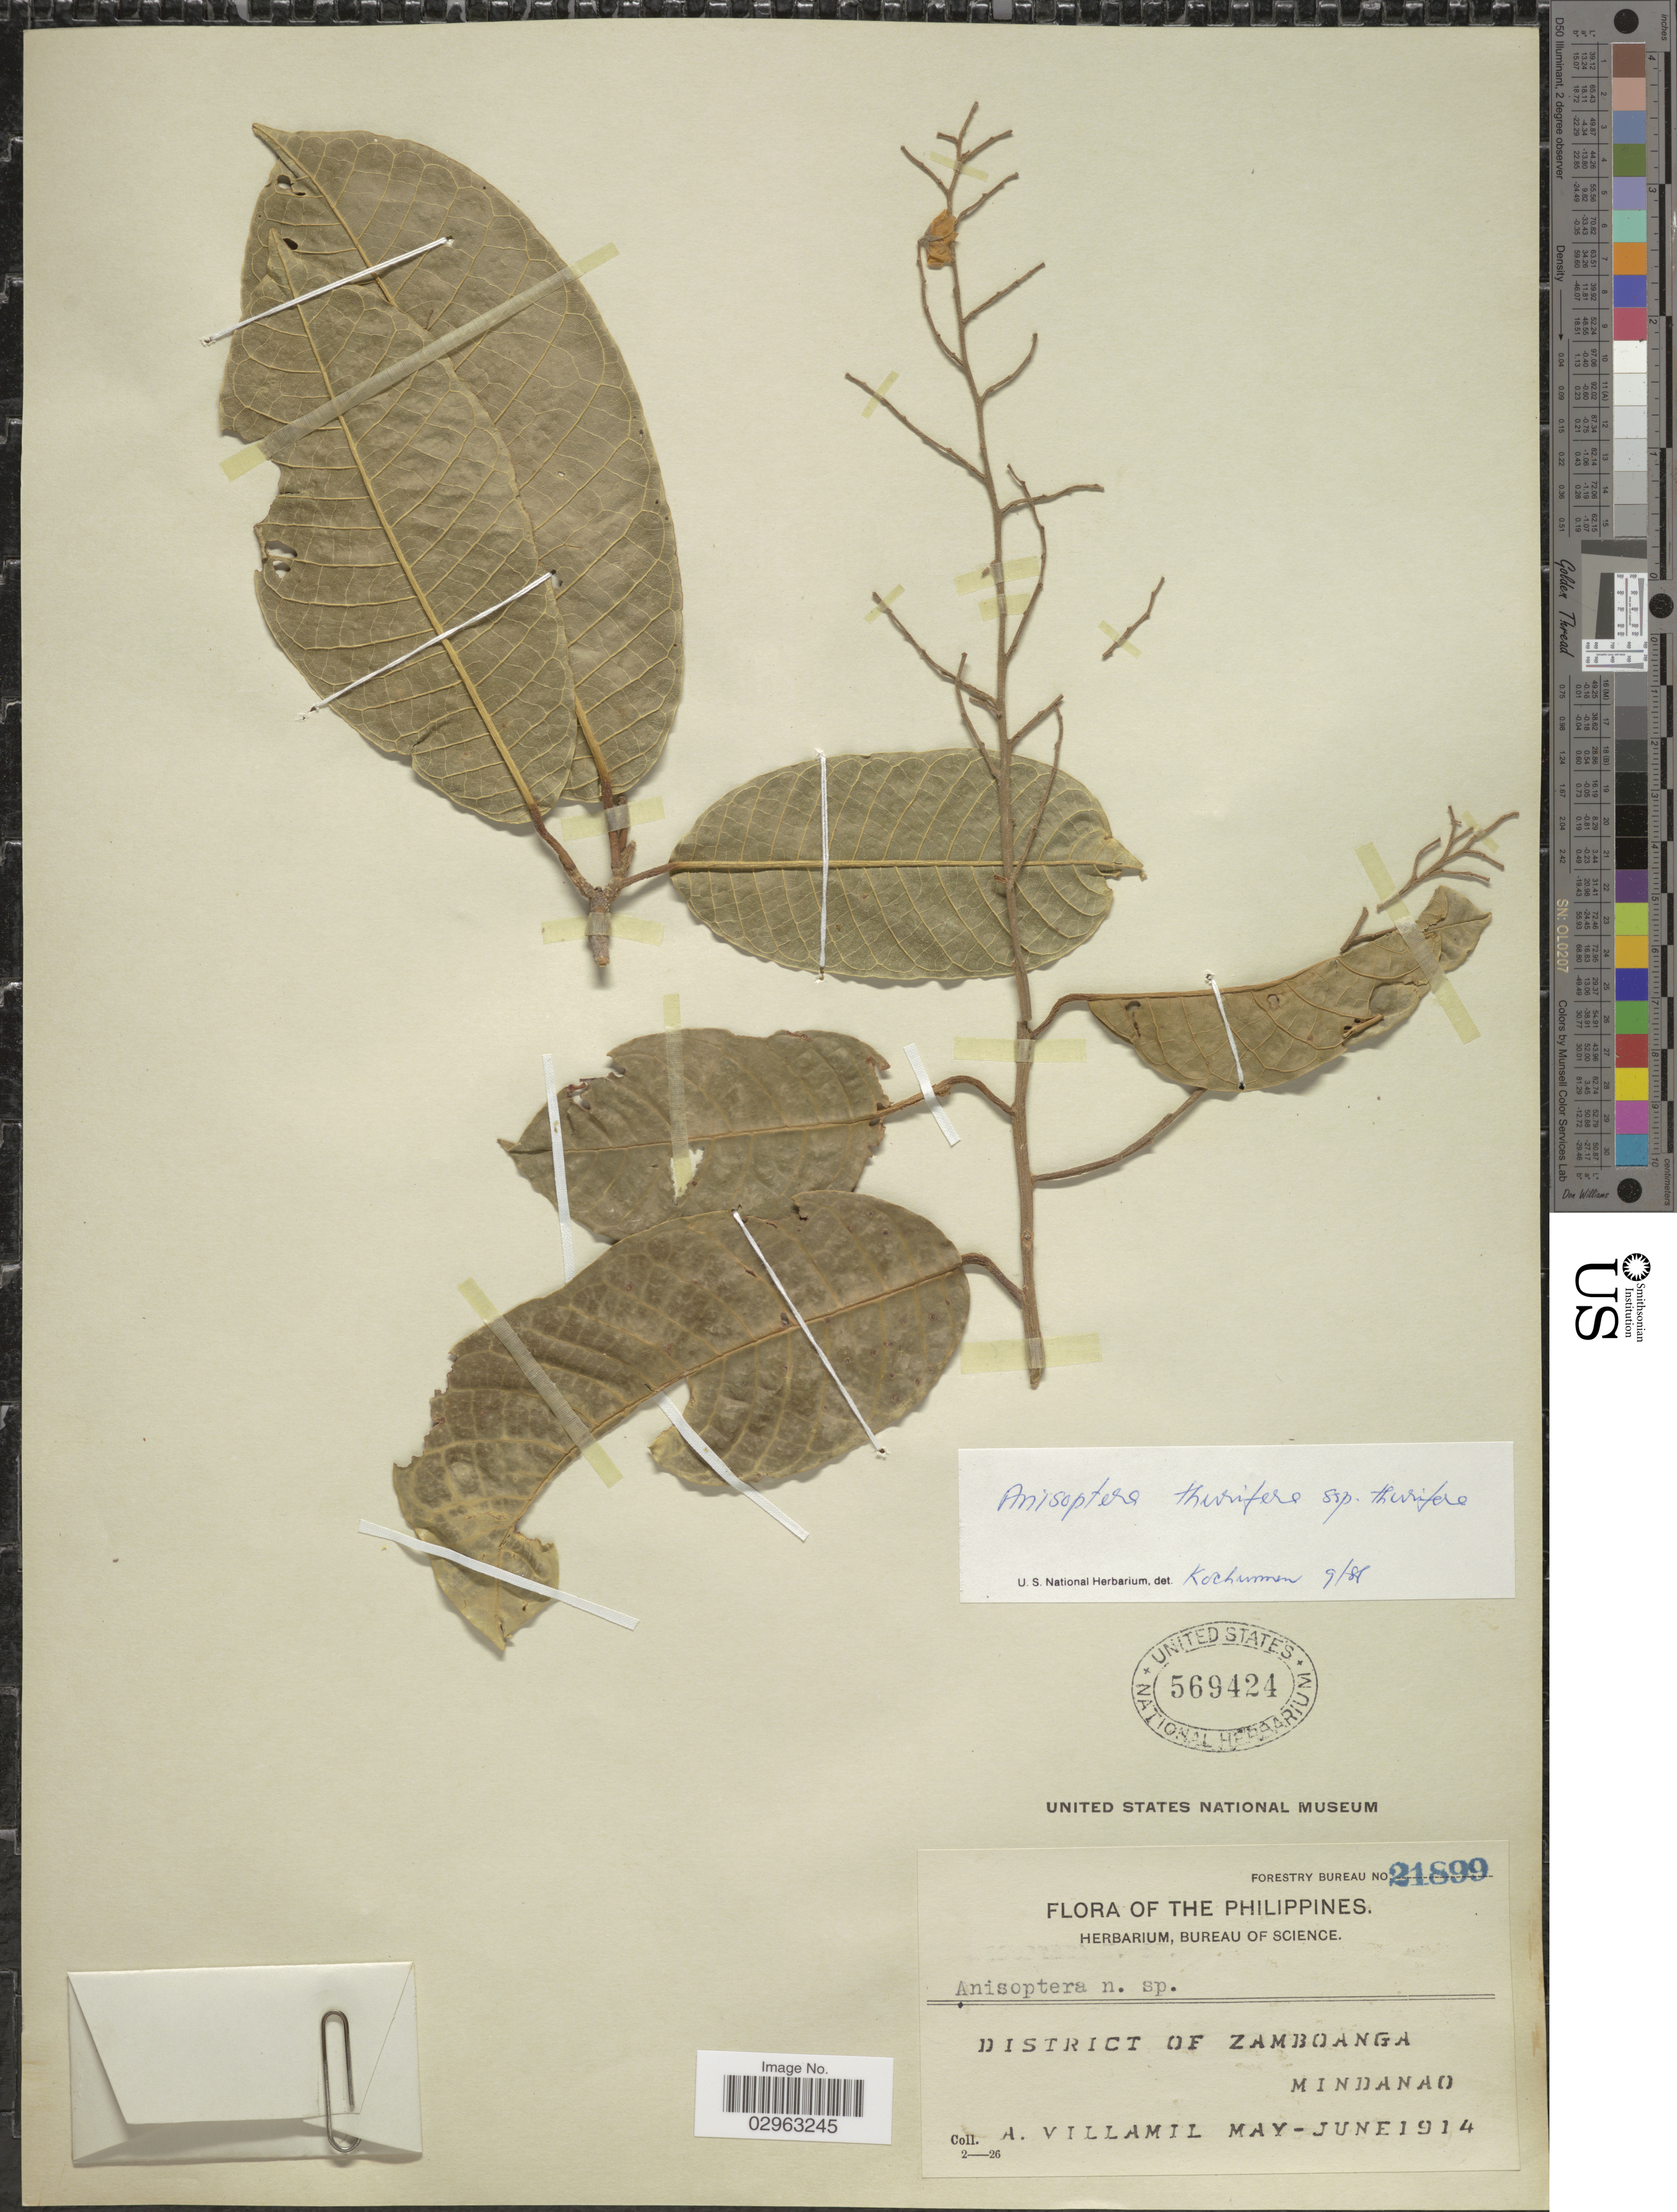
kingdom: Plantae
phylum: Tracheophyta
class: Magnoliopsida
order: Malvales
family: Dipterocarpaceae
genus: Anisoptera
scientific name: Anisoptera thurifera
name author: (Blanco) Blume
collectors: A. Villamil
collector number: Forestry Bureau 21899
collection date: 1914-05/1914-06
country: Philippines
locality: District of Zamboanga, Mindanao.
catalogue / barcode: US 569424